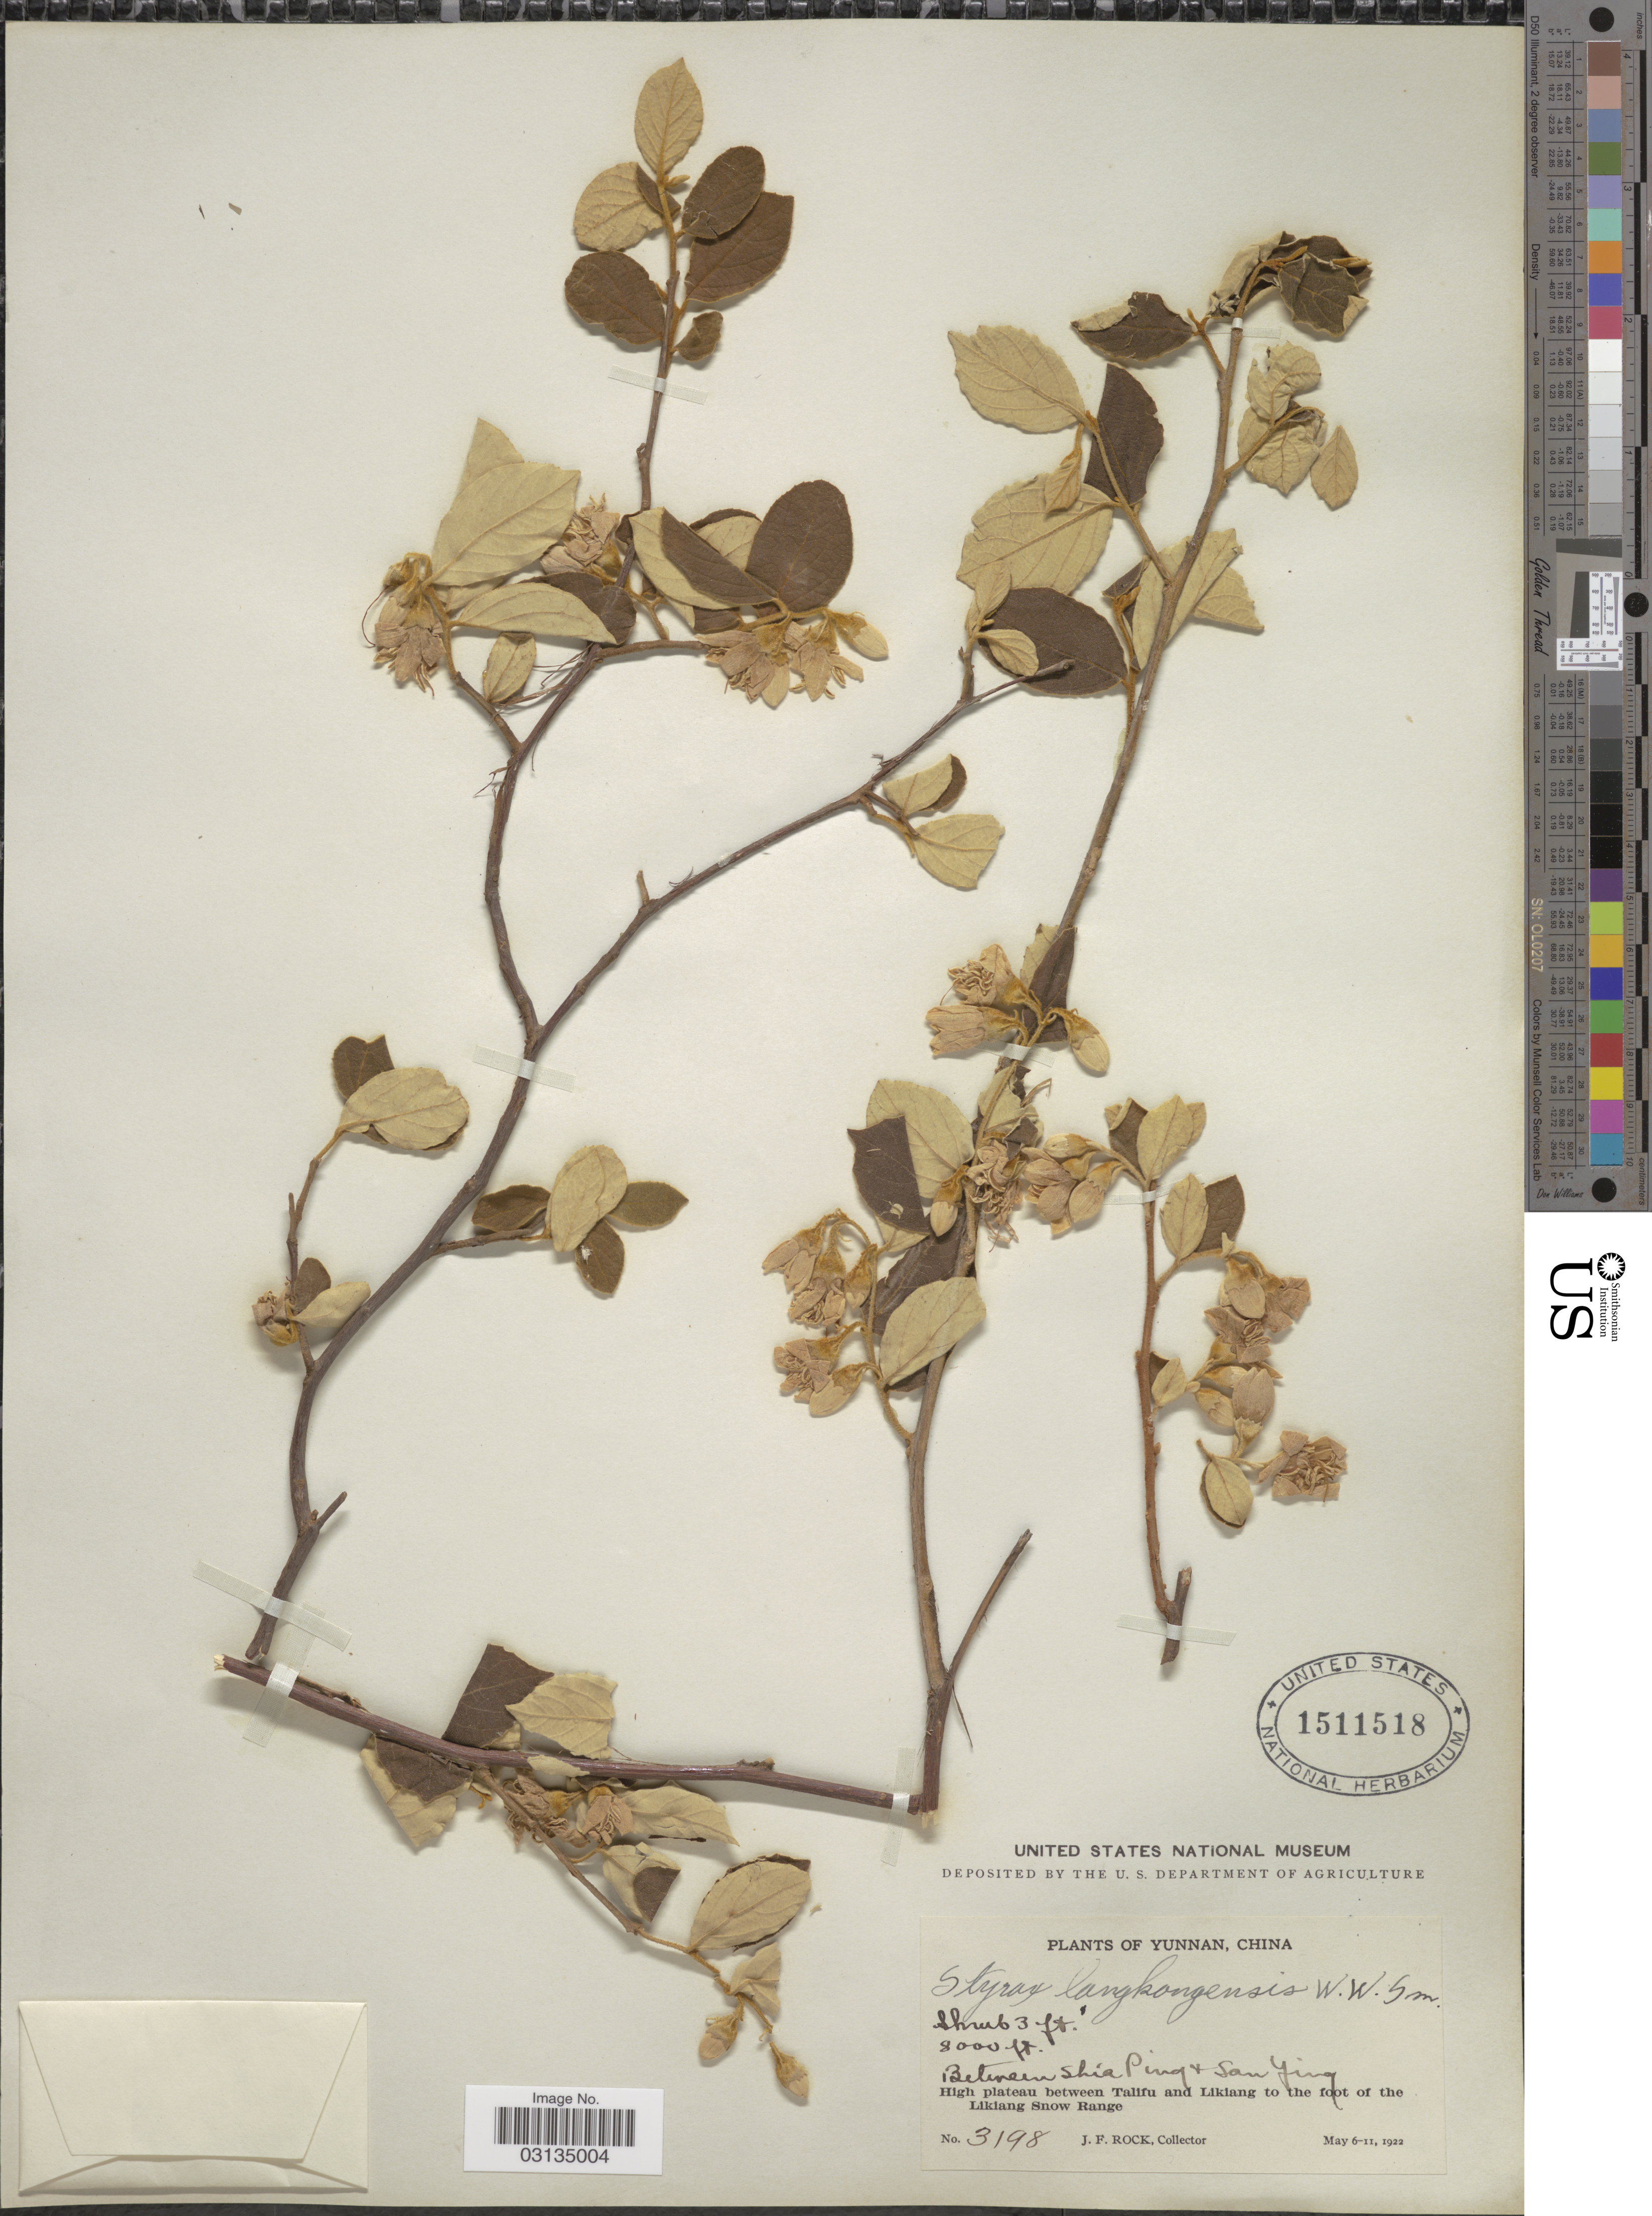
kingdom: Plantae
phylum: Tracheophyta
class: Magnoliopsida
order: Ericales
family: Styracaceae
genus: Styrax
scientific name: Styrax langkongensis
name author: W.W. Sm.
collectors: J. Rock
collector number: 3198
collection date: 1922-05-06/1922-05-11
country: China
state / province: Yunnan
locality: Between Shia Ping & San Ying, High plateau of Talifu and Likiang to the foot of the Likiang Snow Range.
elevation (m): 2438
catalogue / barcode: US 1511518